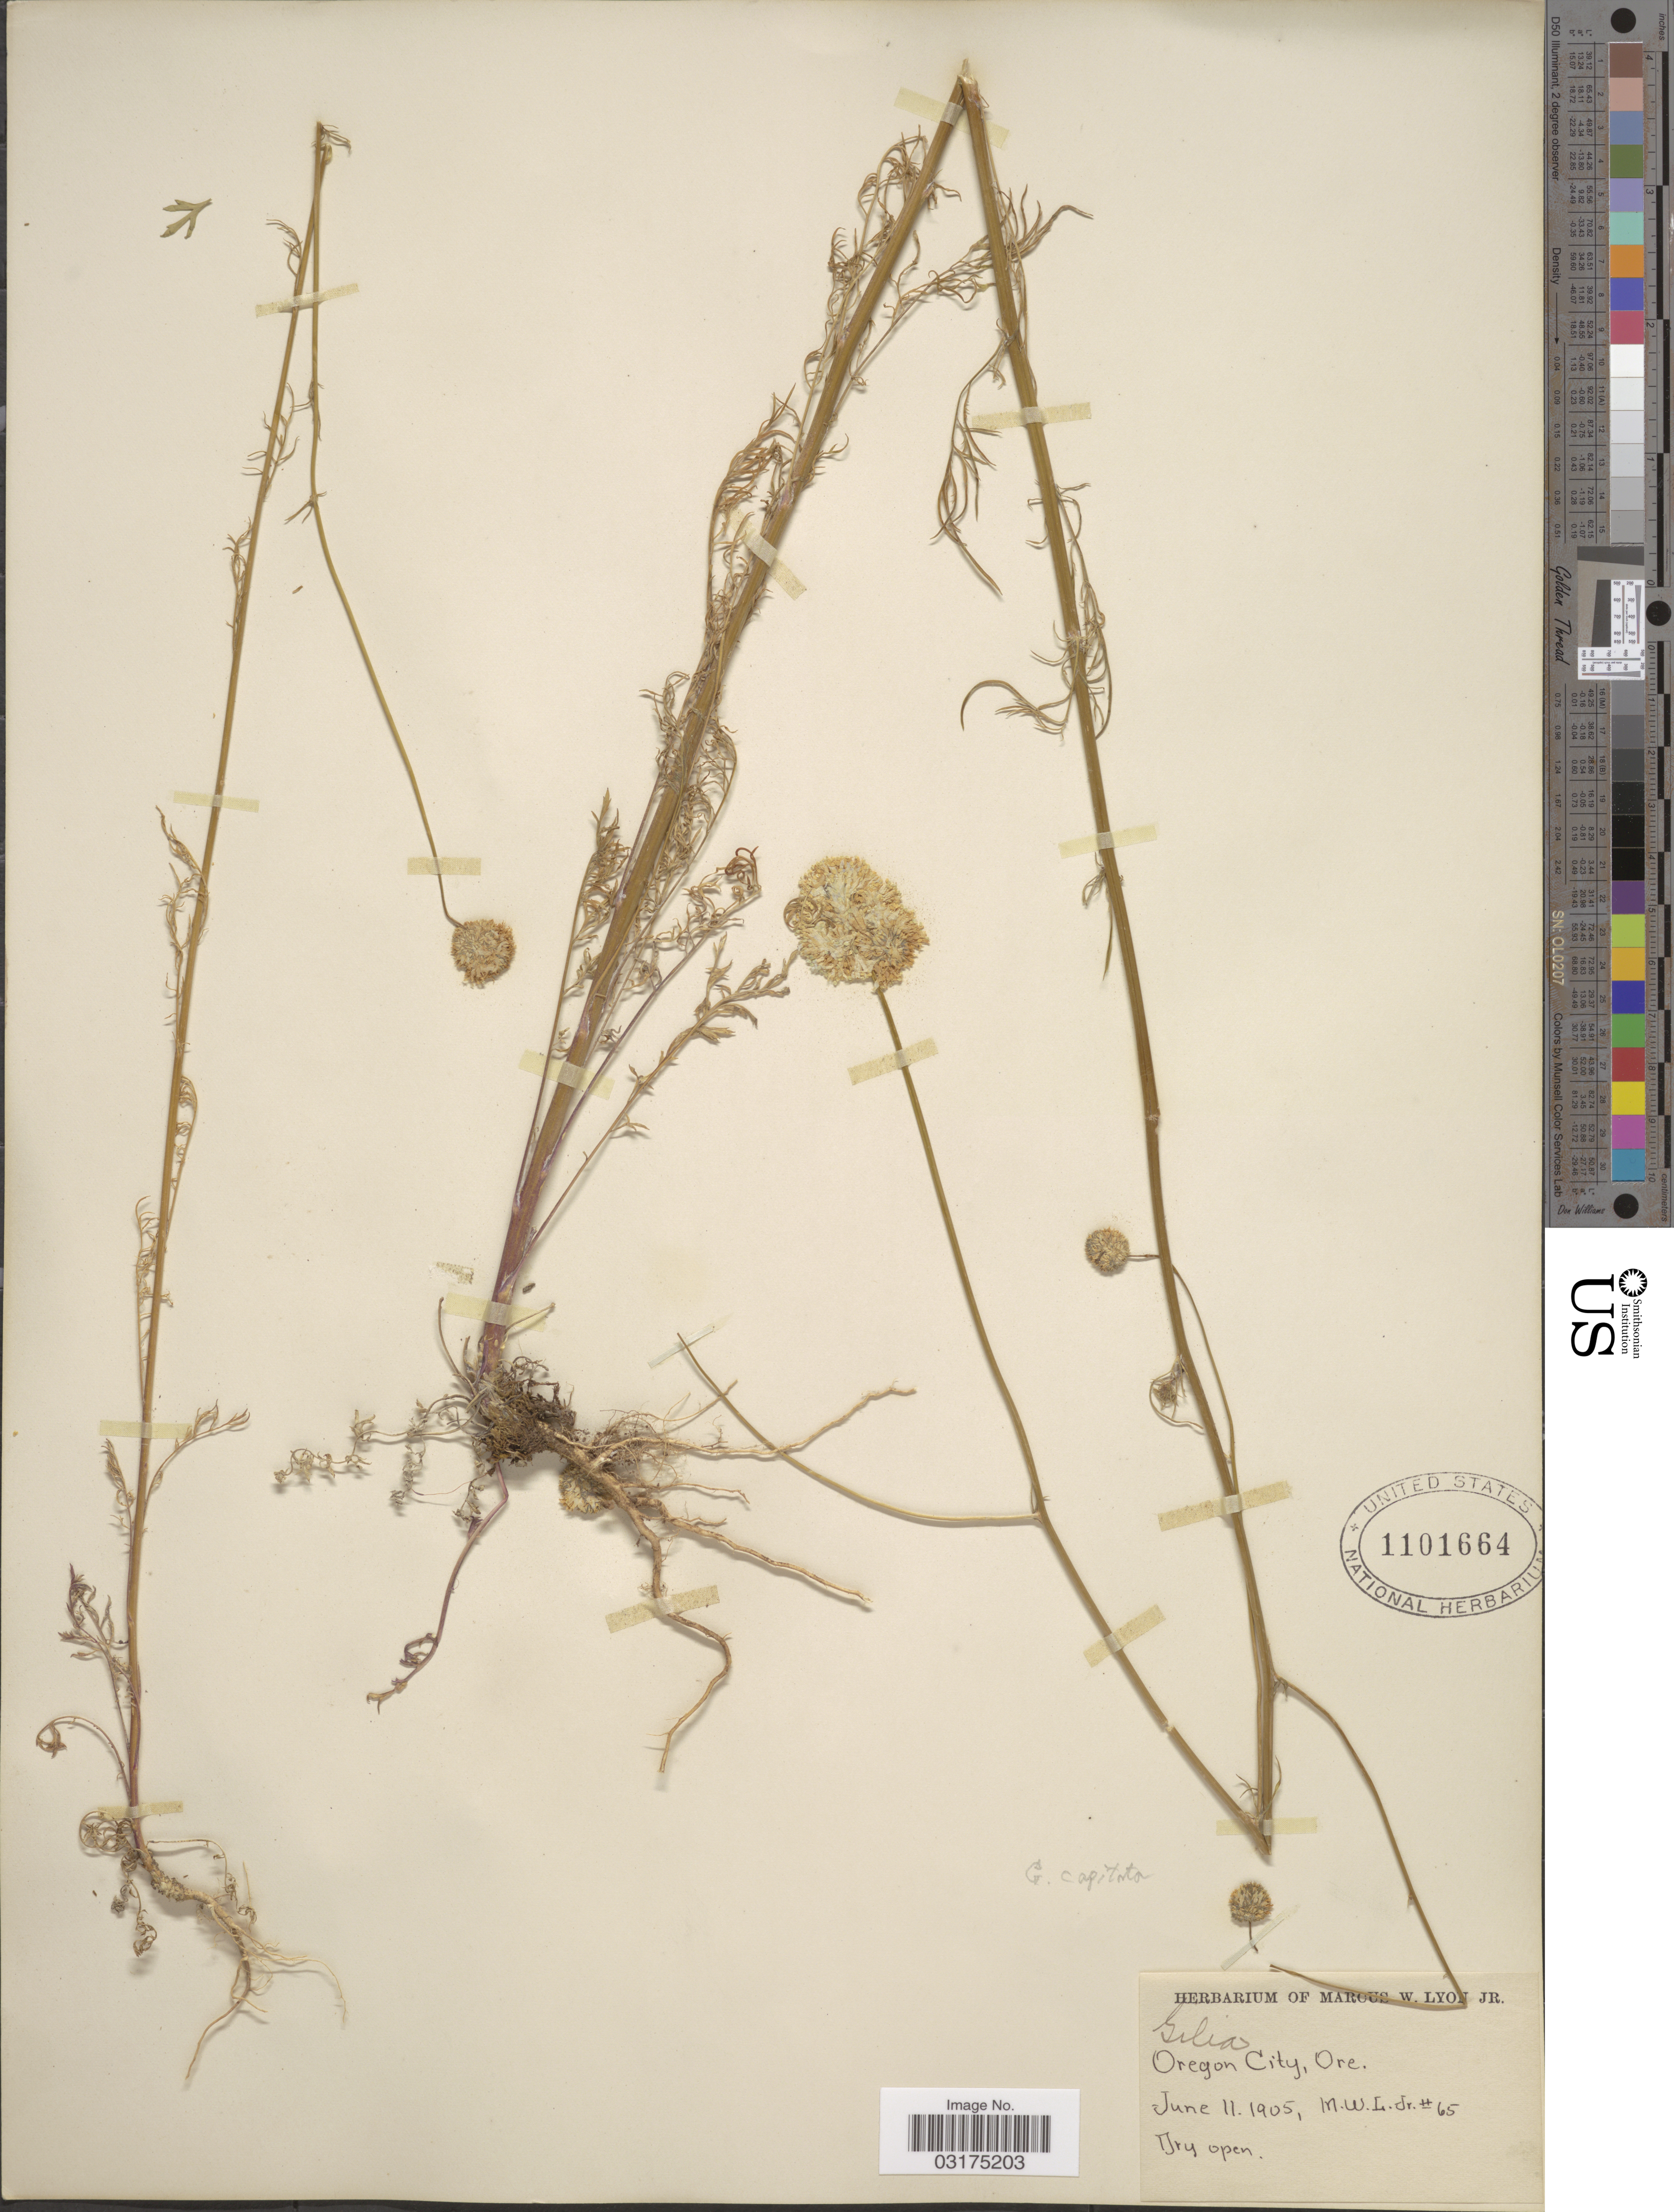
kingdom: Plantae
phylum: Tracheophyta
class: Magnoliopsida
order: Ericales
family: Polemoniaceae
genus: Gilia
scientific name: Gilia capitata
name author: Sims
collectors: M. Lyon Jr.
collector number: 65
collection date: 1905-06-11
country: United States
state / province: Oregon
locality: Oregon City.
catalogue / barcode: US 1101664